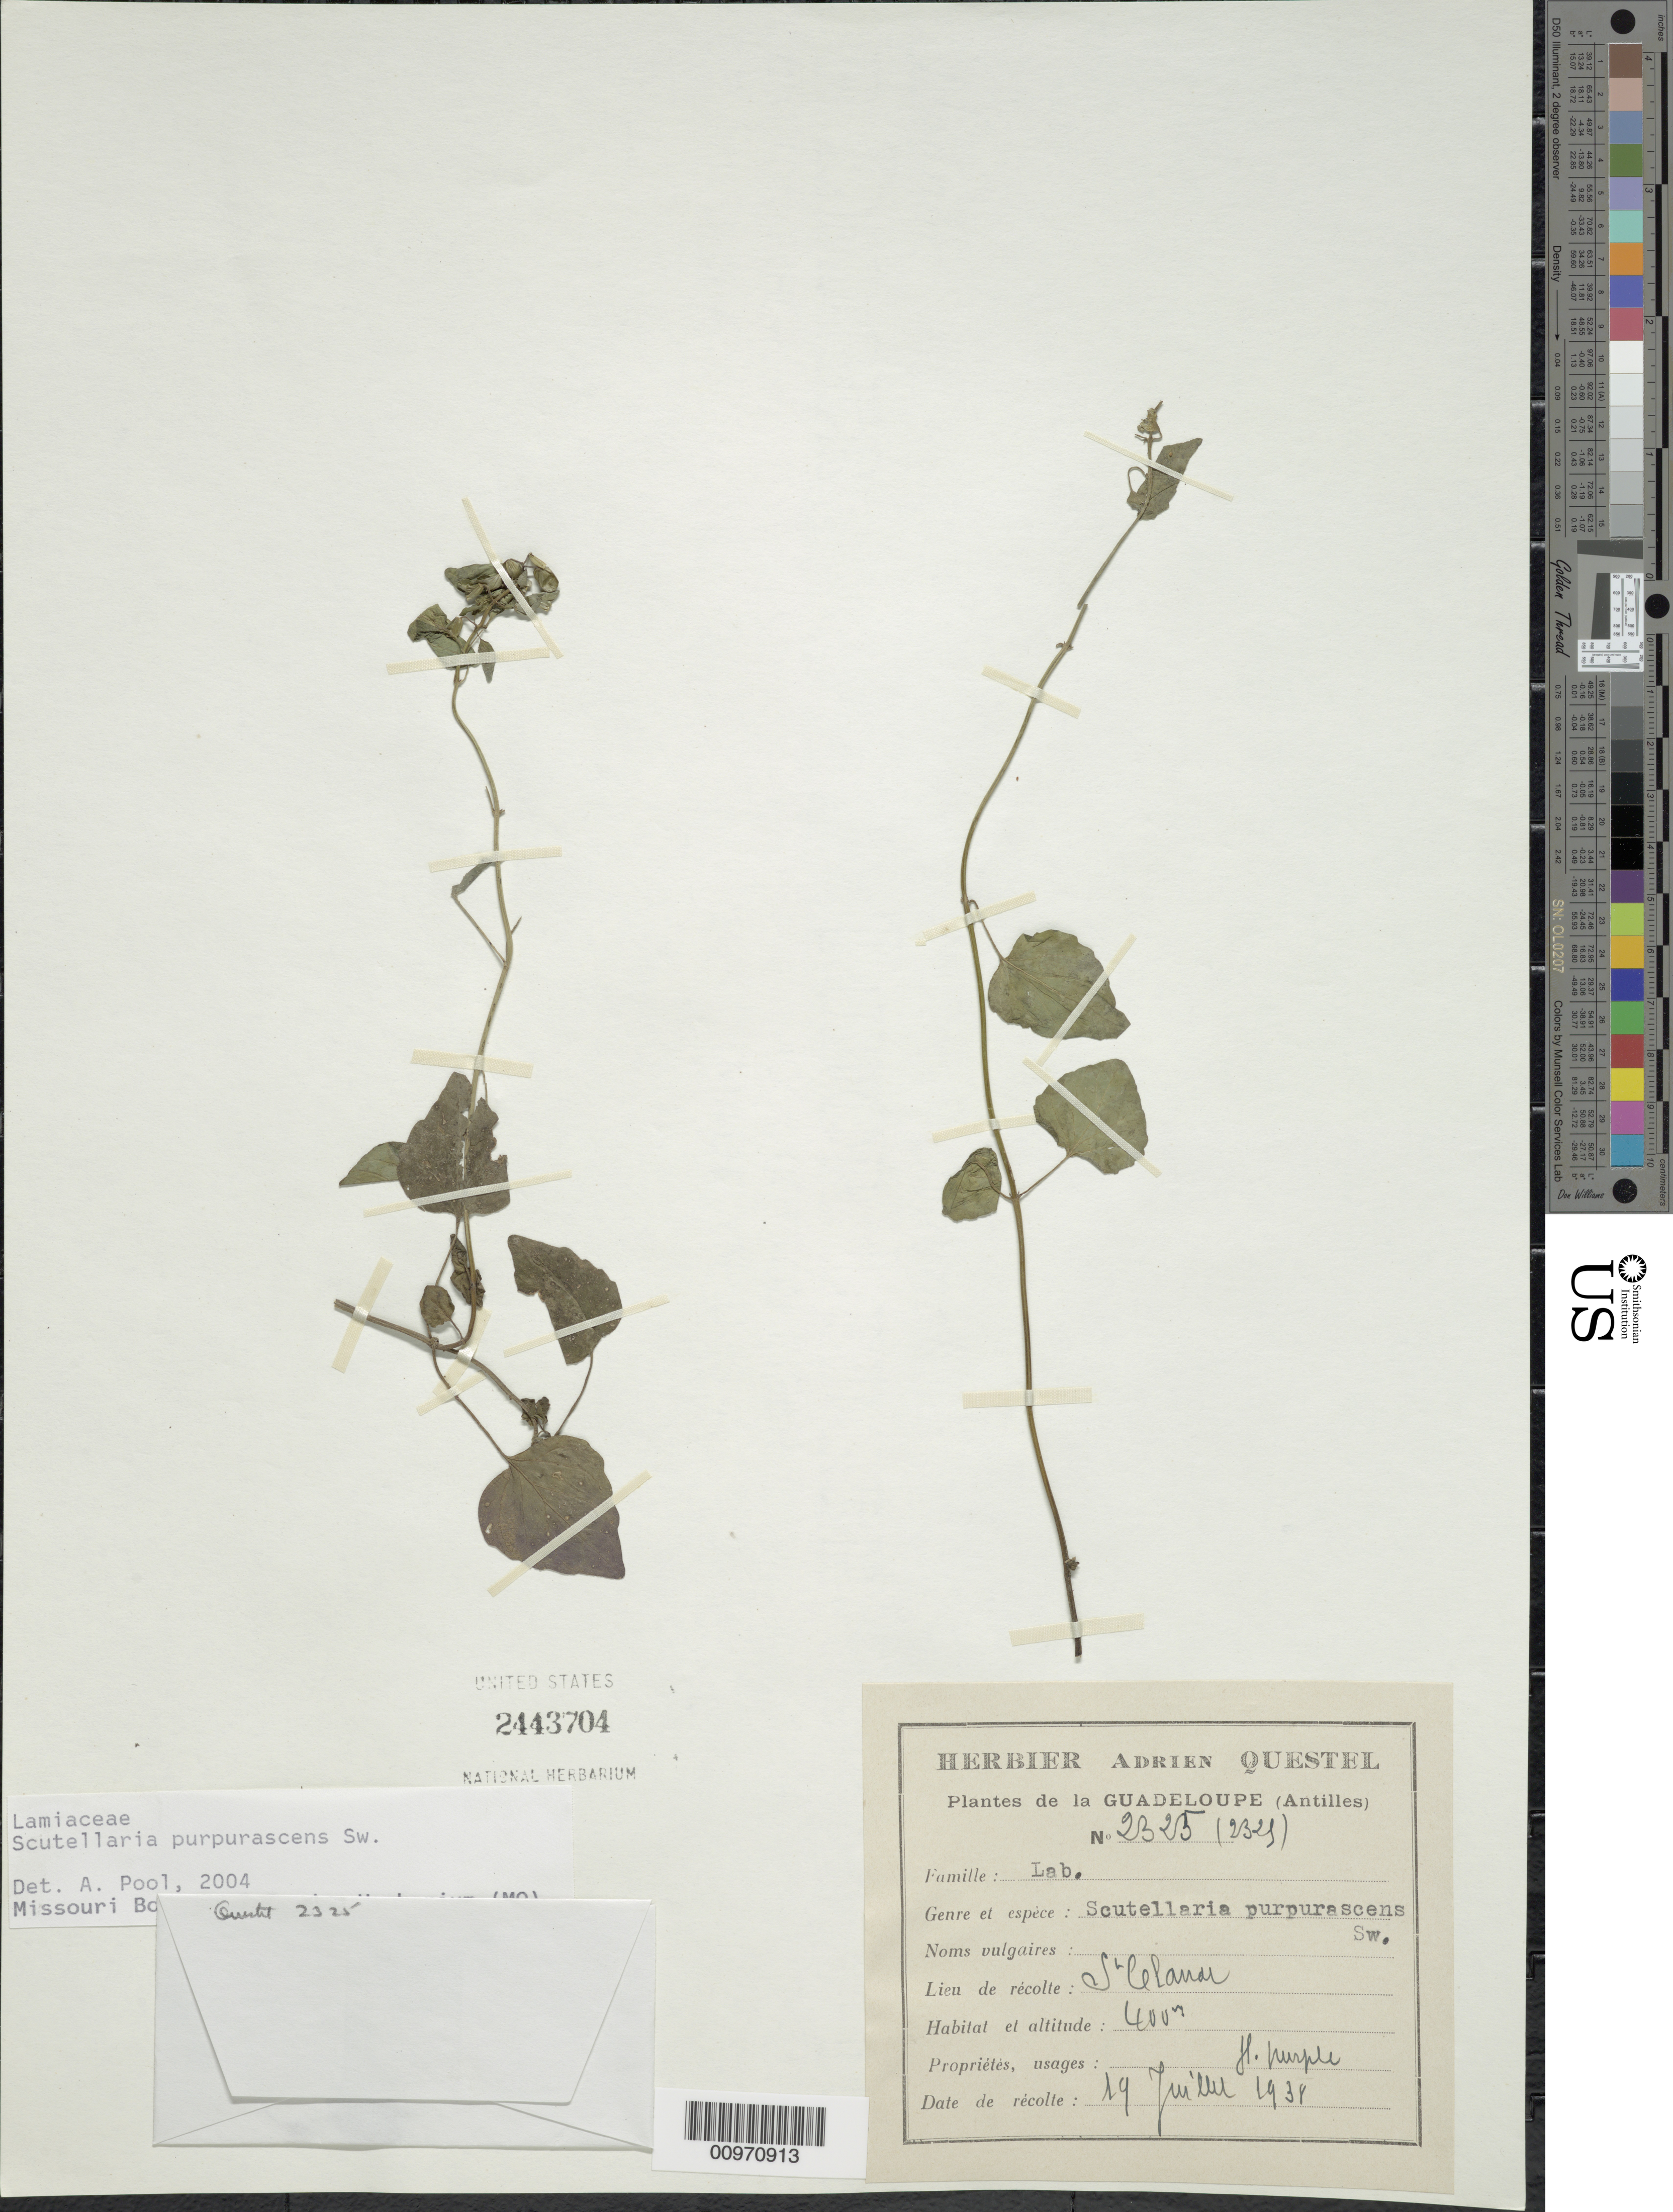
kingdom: Plantae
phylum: Tracheophyta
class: Magnoliopsida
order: Lamiales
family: Lamiaceae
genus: Scutellaria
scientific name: Scutellaria purpurascens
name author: Sw.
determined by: Pool, A., (MO), Missouri Botanical Garden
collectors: A. Questel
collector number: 2325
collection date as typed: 19 Jul 1938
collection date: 1938-07-19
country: Guadeloupe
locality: St. Elanor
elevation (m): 400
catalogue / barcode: US 2443704